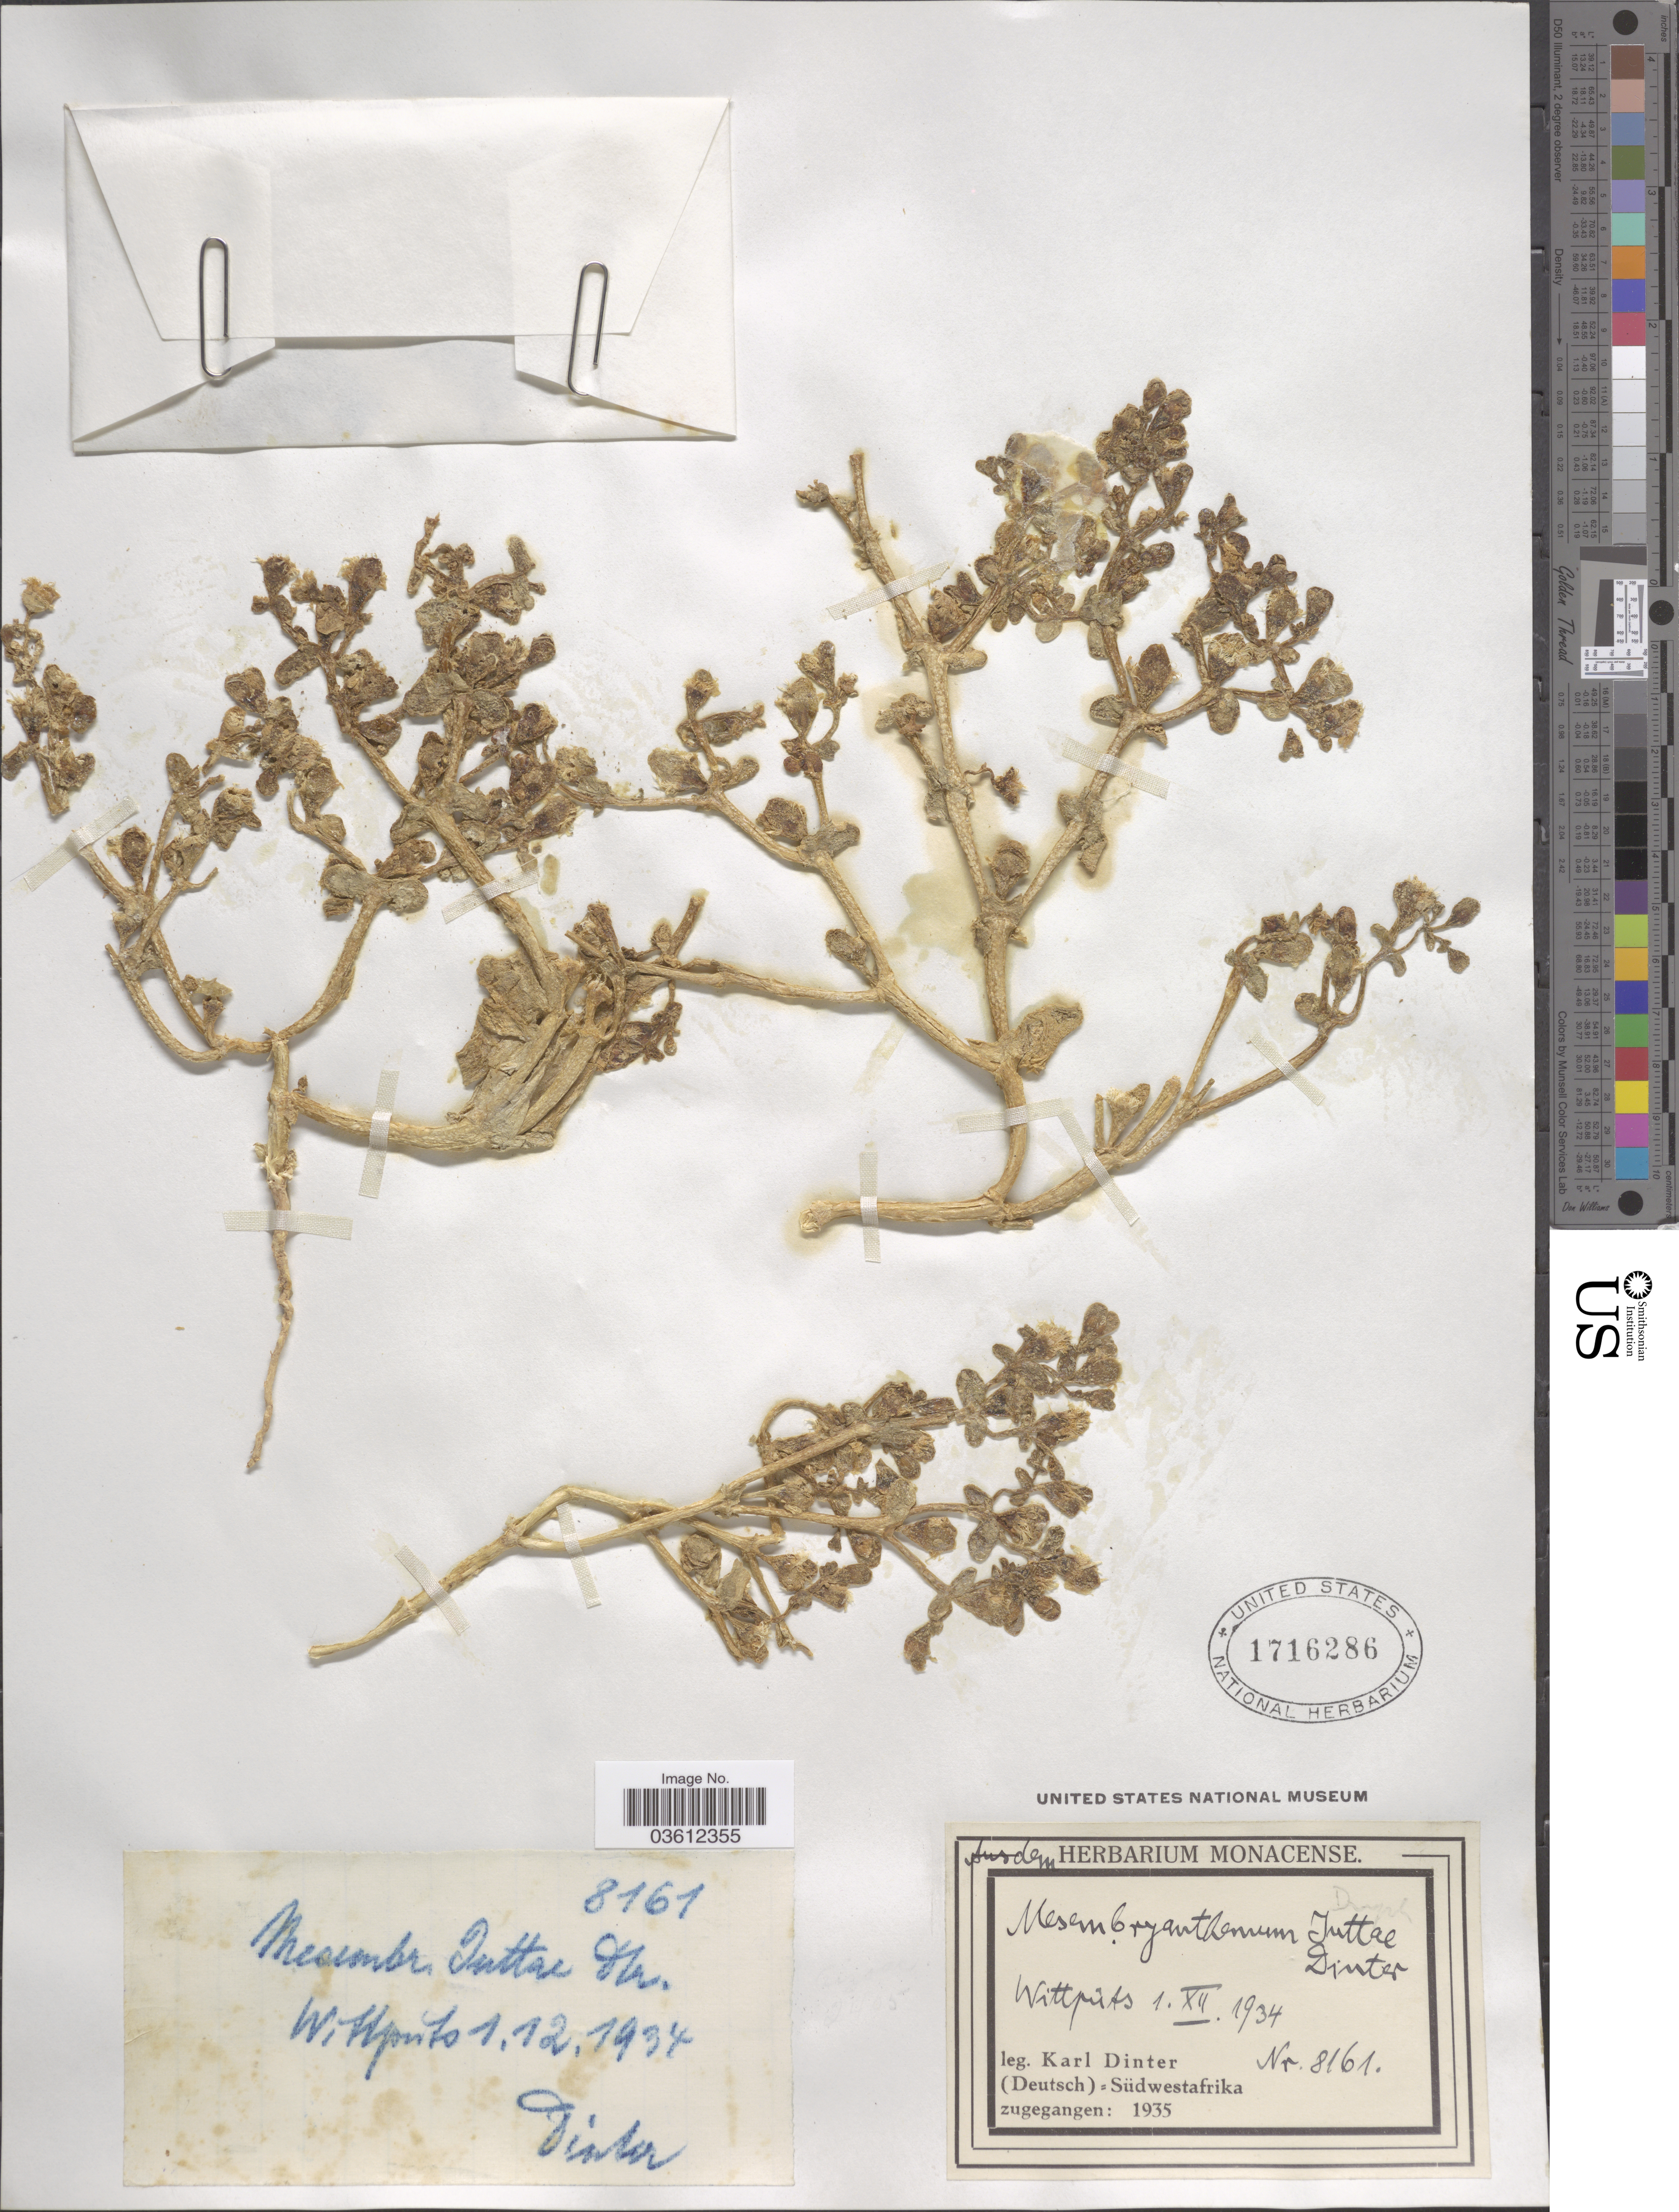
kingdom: Plantae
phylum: Tracheophyta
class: Magnoliopsida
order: Caryophyllales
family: Aizoaceae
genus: Mesembryanthemum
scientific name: Mesembryanthemum juttae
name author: Dinter & A. Berger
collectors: K. Dinter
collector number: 8161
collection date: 1934-12-01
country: Namibia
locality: Wittpüts. Südwestafrika.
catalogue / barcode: US 1716286